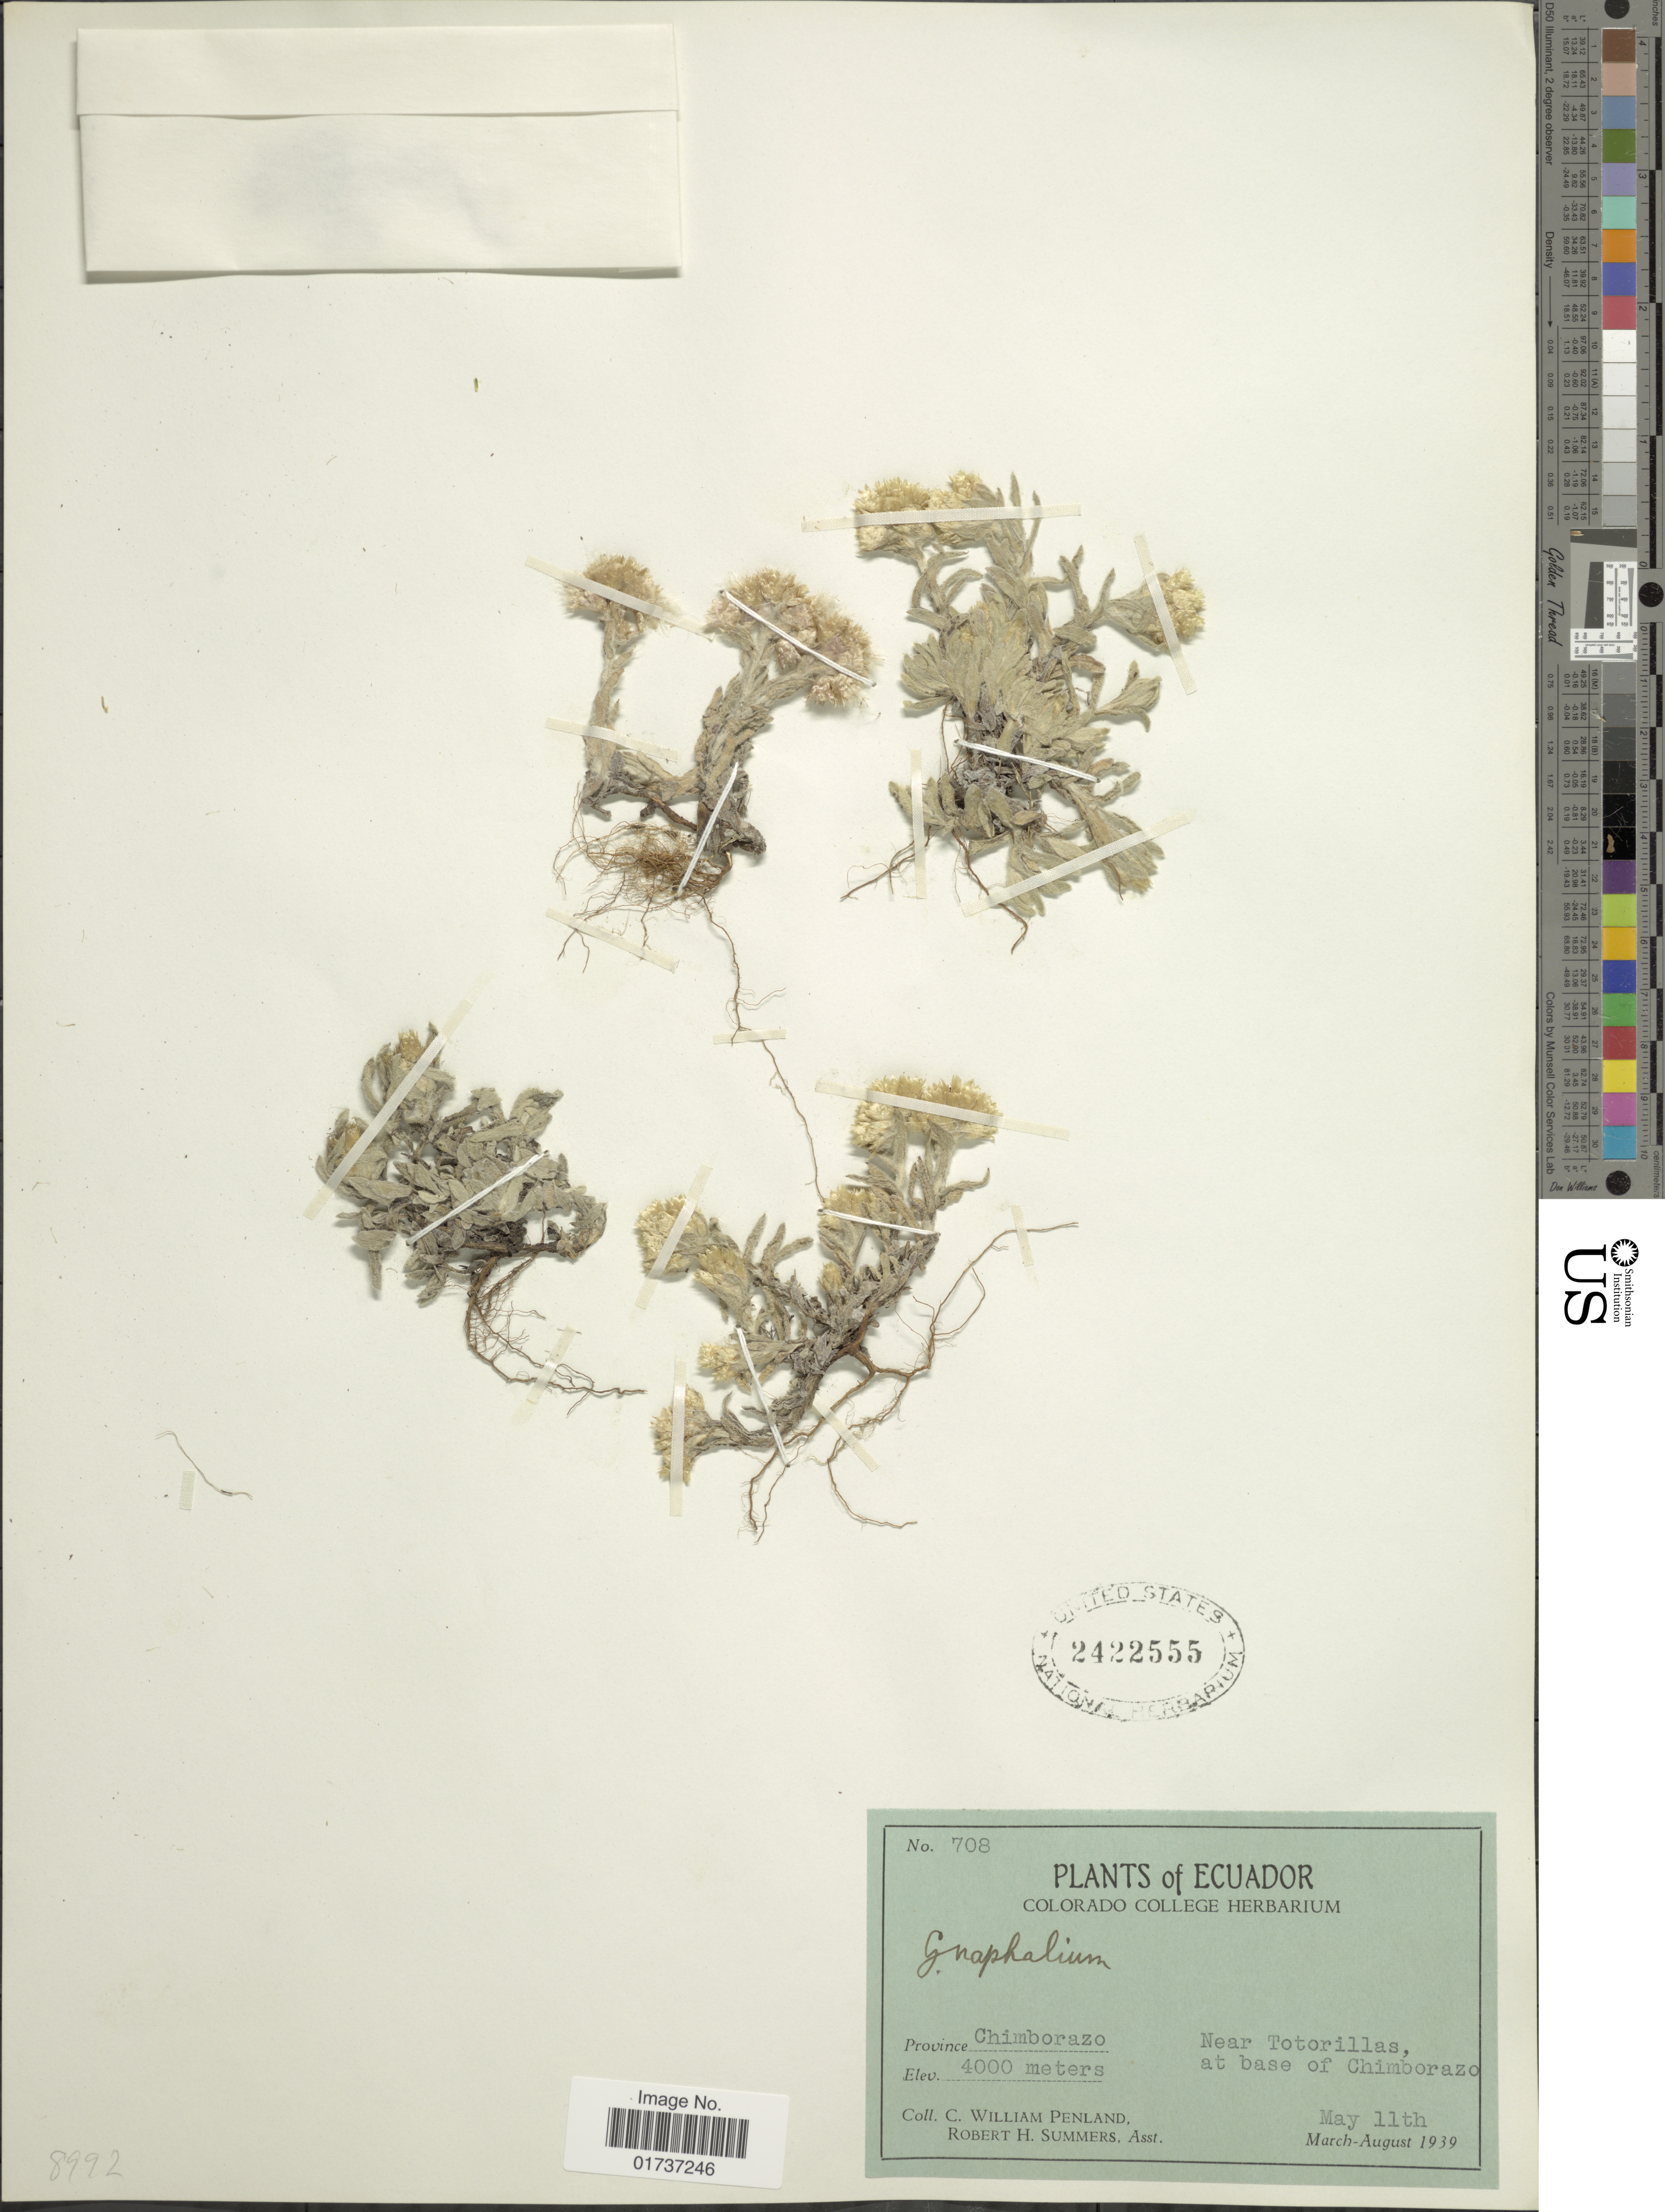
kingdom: Plantae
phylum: Tracheophyta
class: Magnoliopsida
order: Asterales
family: Asteraceae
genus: Gnaphalium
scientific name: Gnaphalium sp.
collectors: C. W. Penland & R. Summers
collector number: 708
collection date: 1939-05-11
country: Ecuador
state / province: Chimborazo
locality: Near Totorillas at base of Chimborazo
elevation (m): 4000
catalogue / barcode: US 2422555